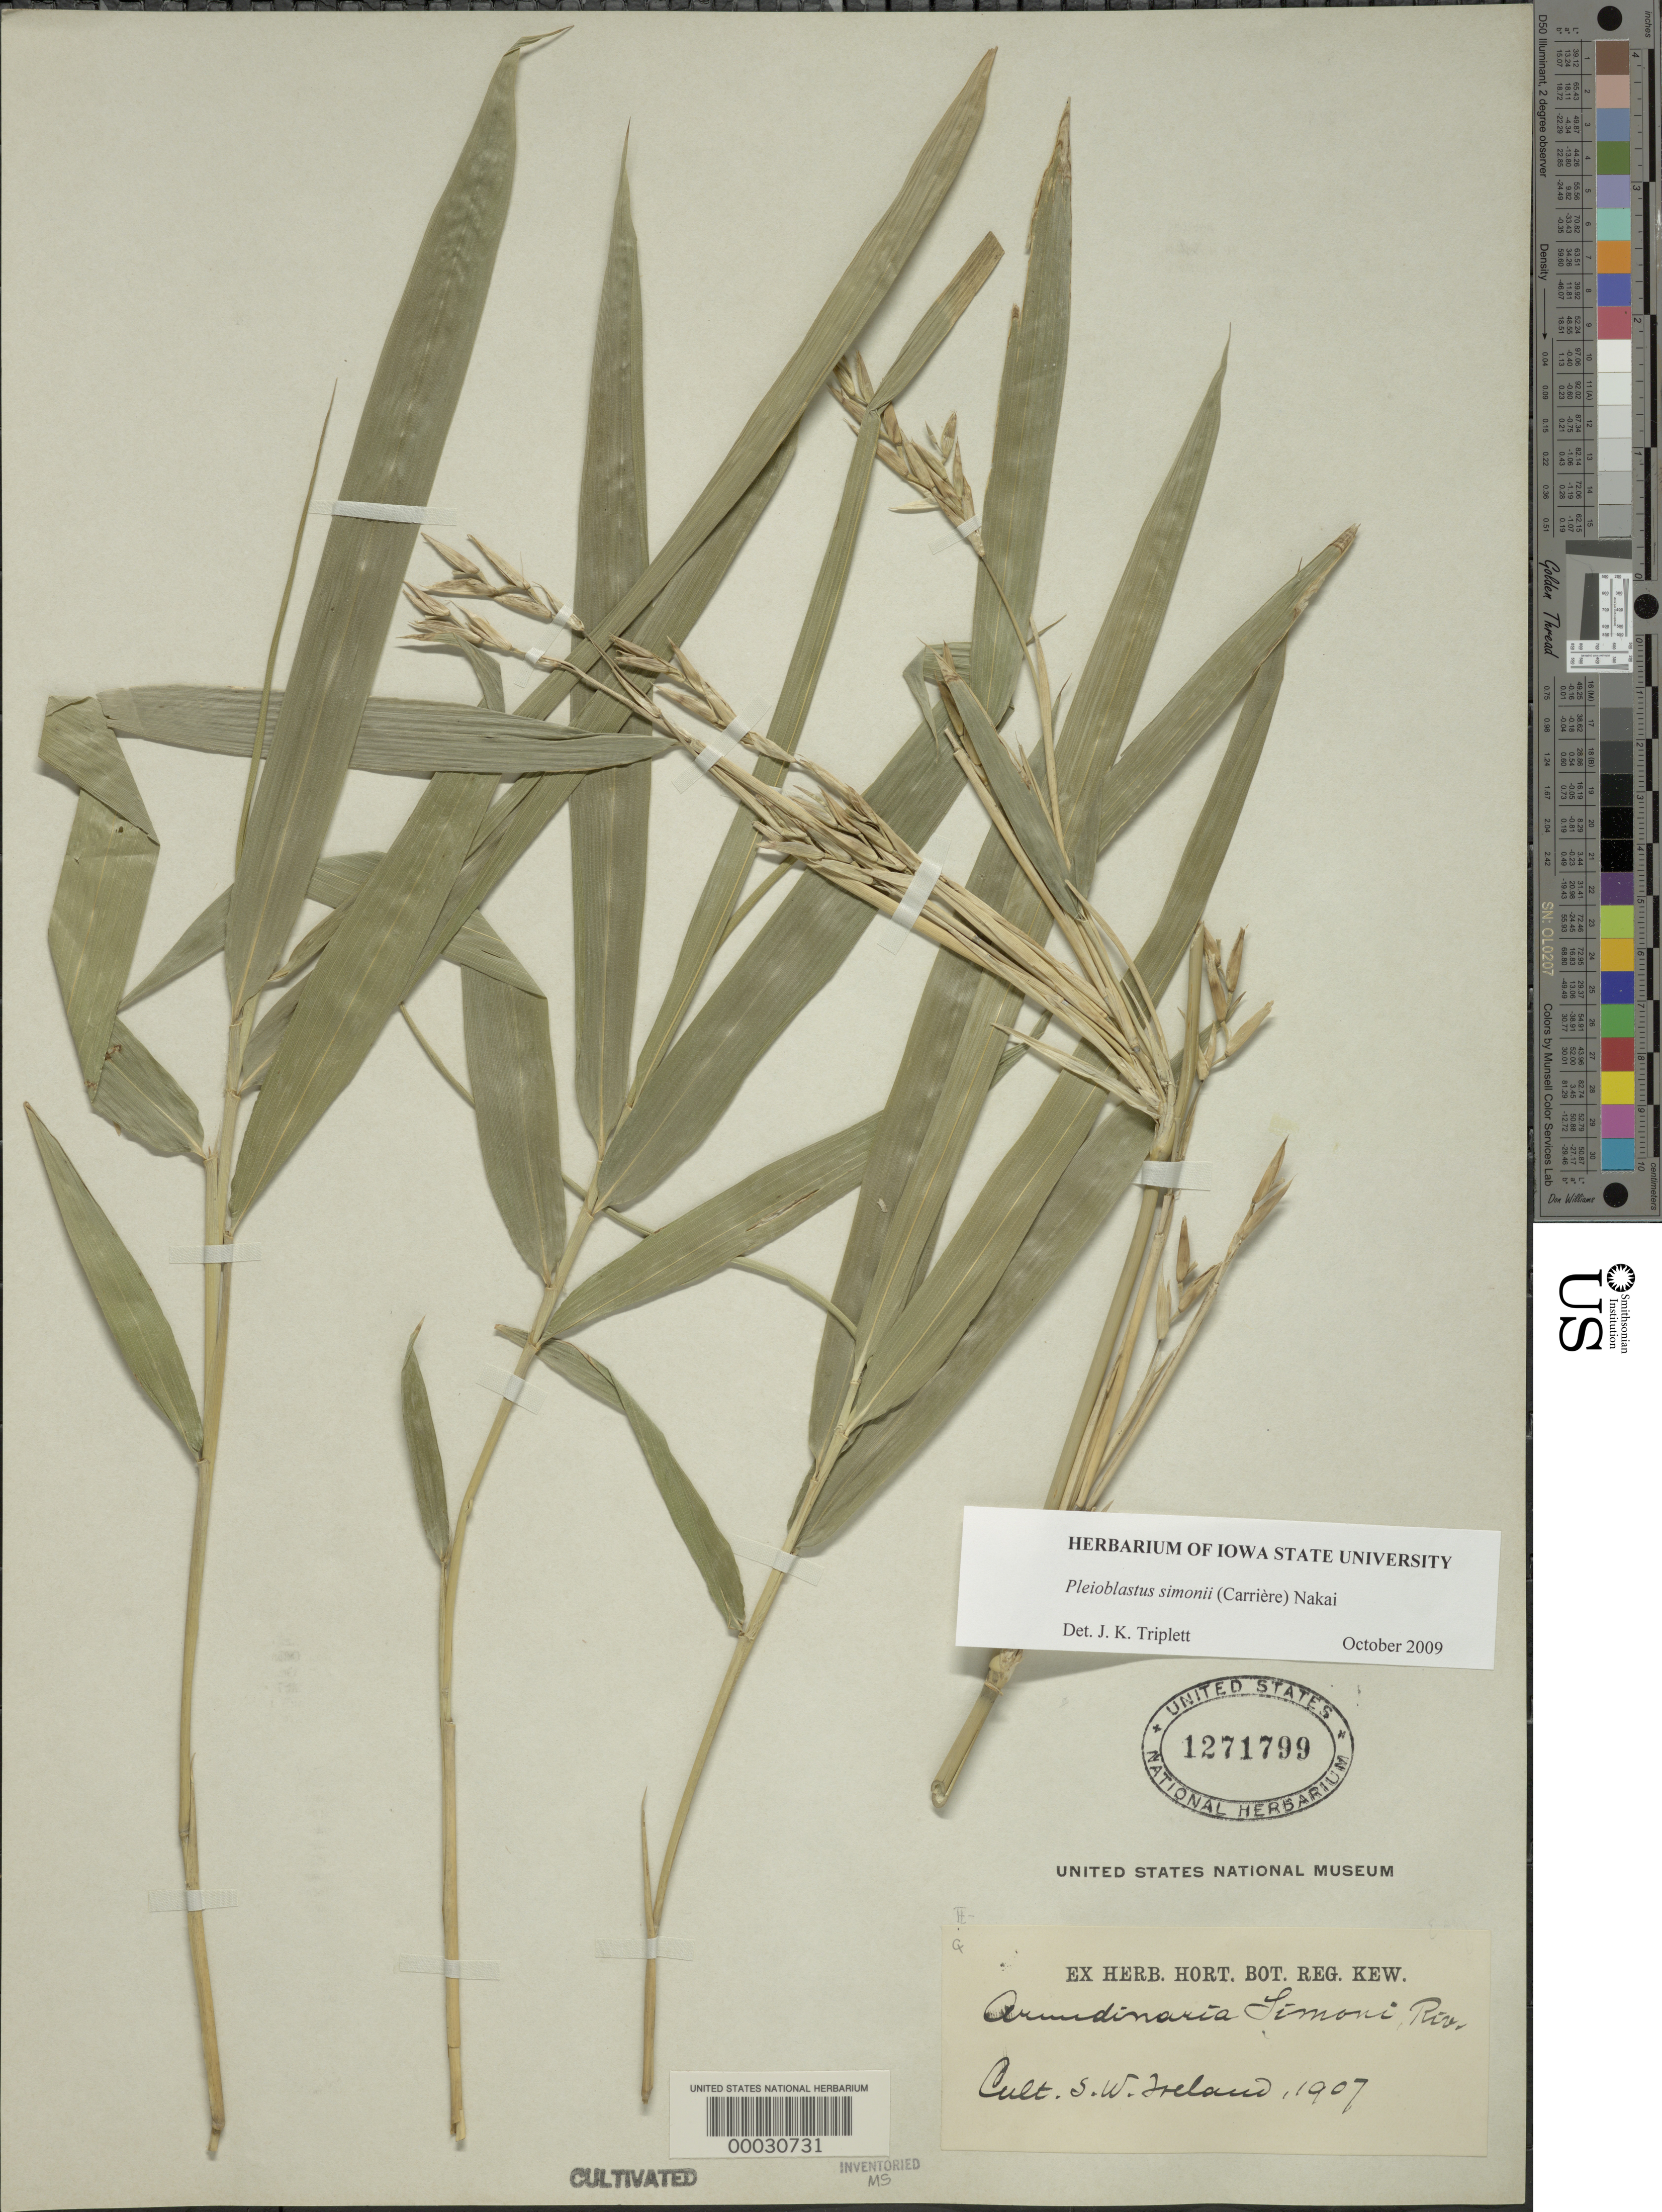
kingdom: Plantae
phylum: Tracheophyta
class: Liliopsida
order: Poales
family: Poaceae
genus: Arundinaria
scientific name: Arundinaria simonii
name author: (Carrière) Rivière & C. Rivière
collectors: S. Ireland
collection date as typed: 1907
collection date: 1907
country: Panama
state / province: Chiriquí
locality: Around San Felix.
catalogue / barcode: US 1271799